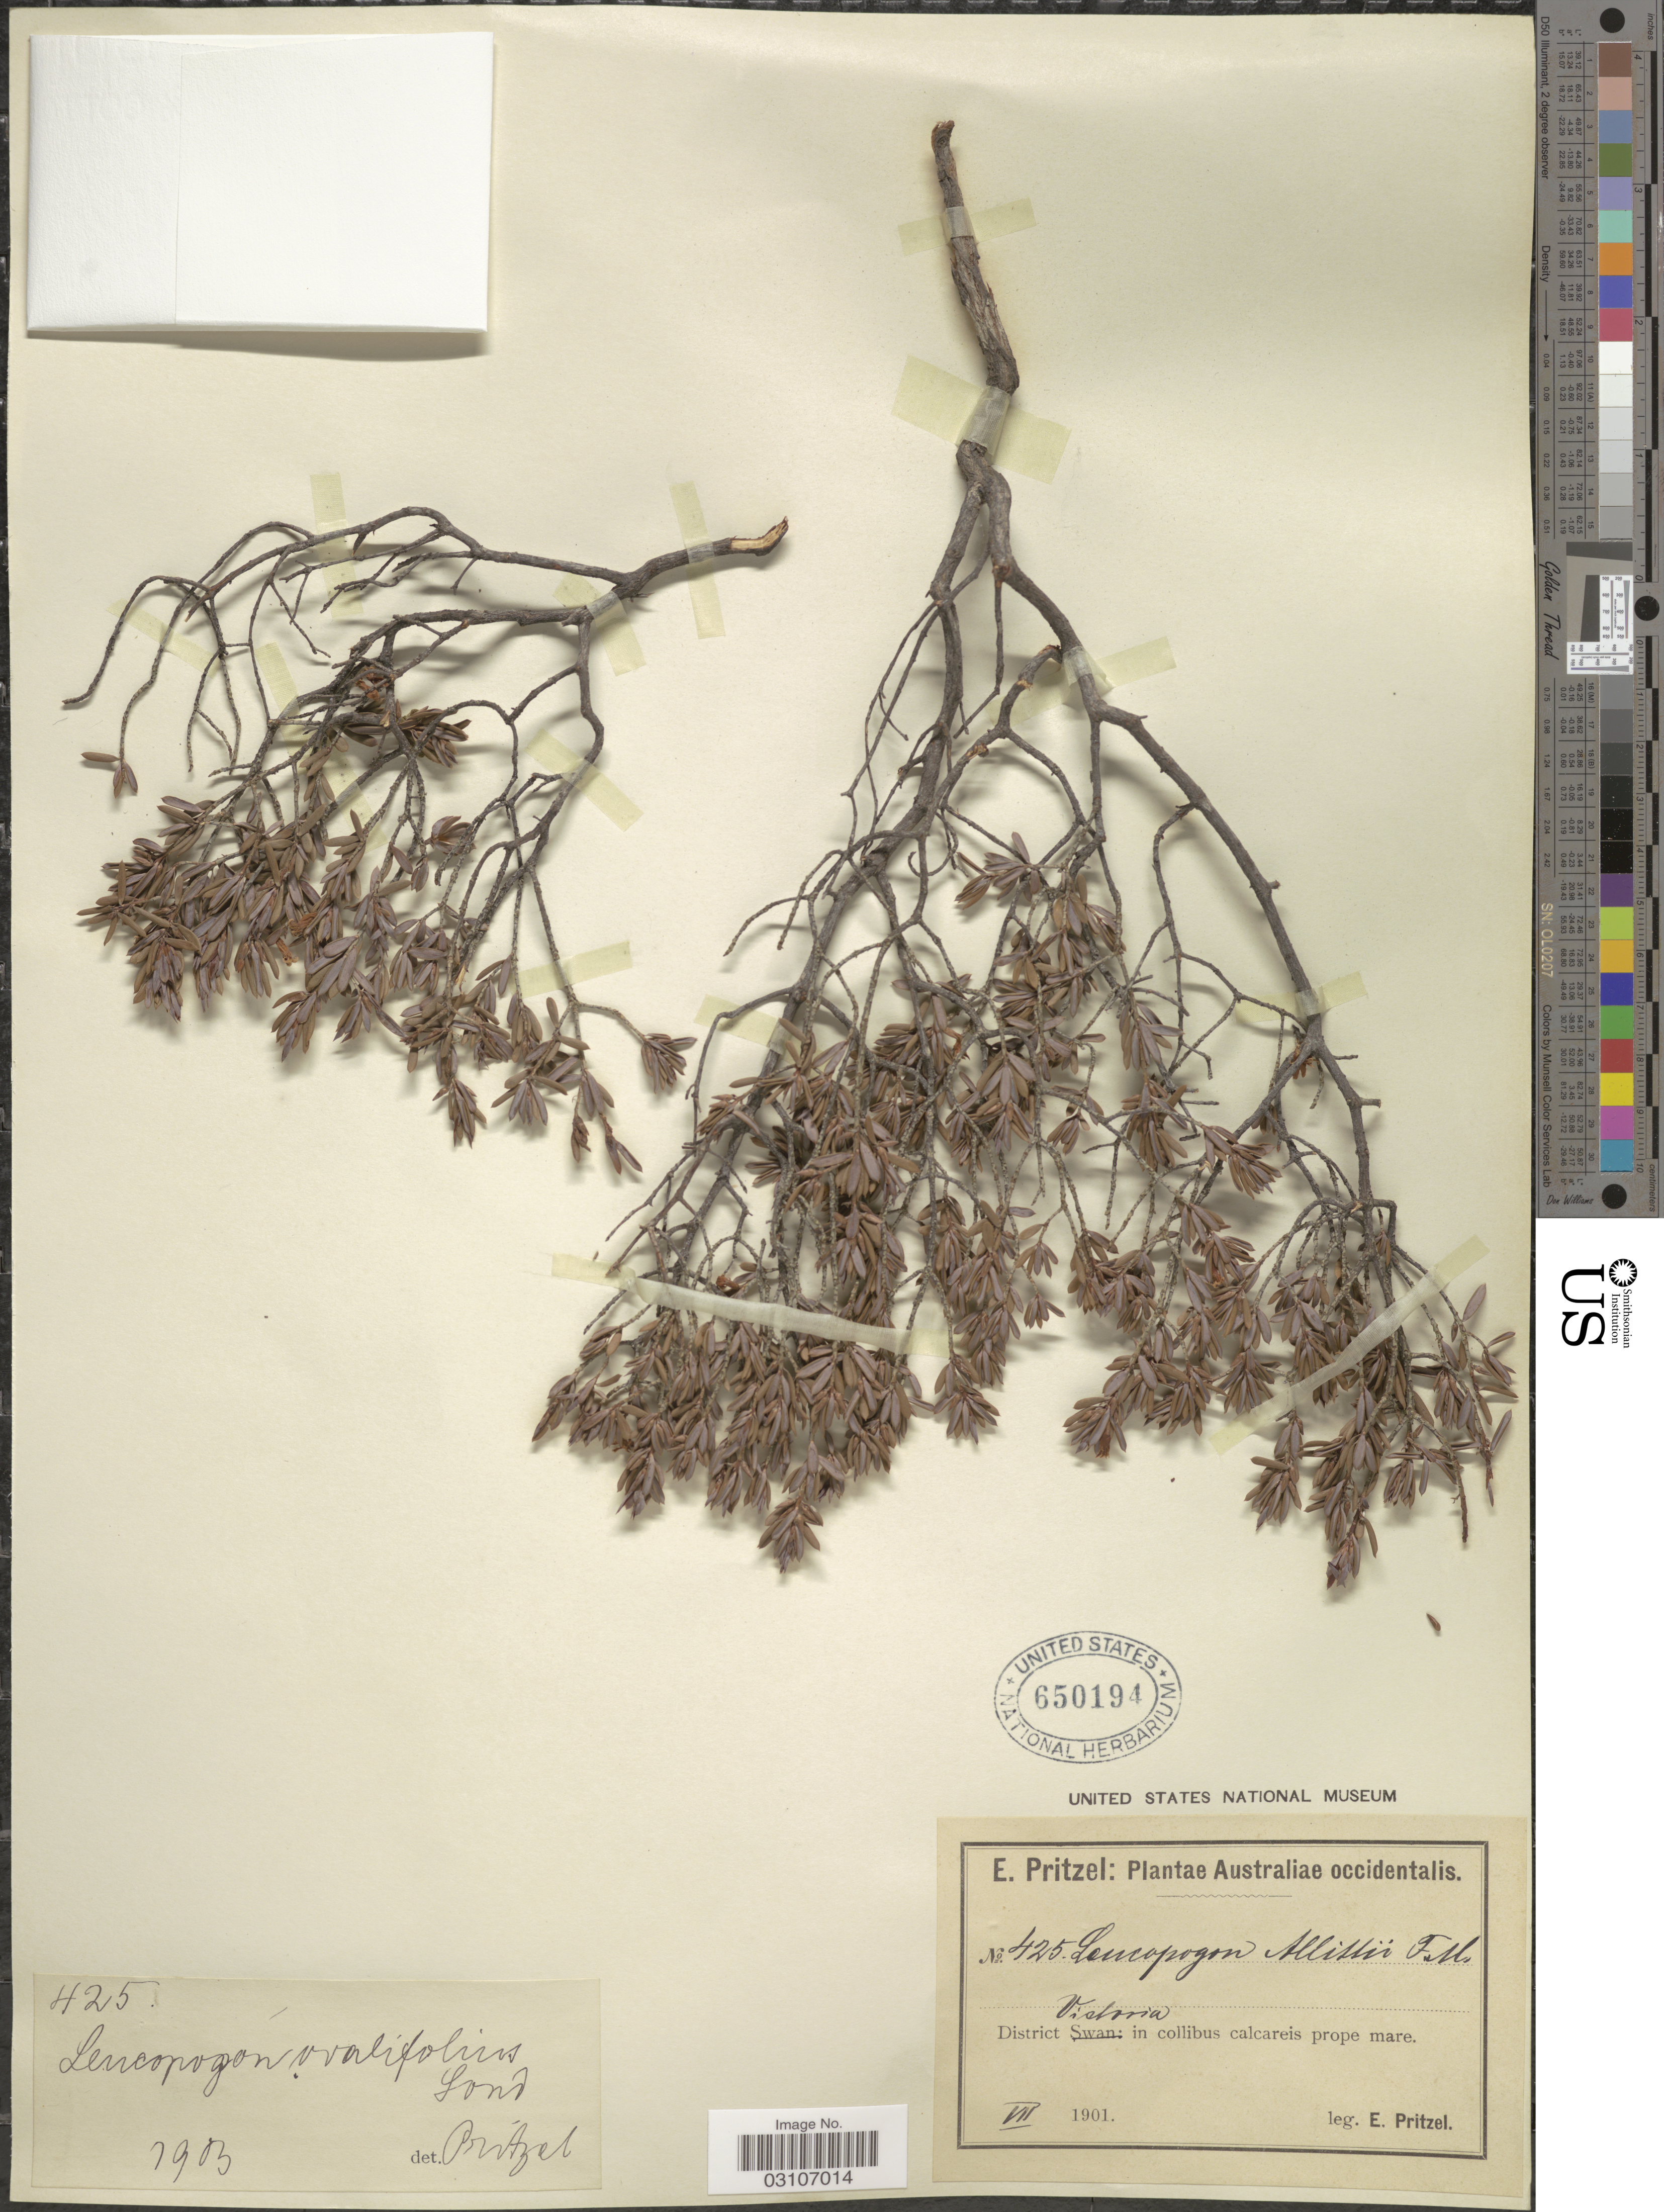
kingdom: Plantae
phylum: Tracheophyta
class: Magnoliopsida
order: Ericales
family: Ericaceae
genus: Leucopogon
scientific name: Leucopogon ovalifolius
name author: Sond.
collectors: E. G. Pritzel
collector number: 425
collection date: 1901-07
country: Australia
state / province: Victoria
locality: Australiae occidentalis. District Victoria: in collibus calcareis prope mare.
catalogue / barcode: US 650194